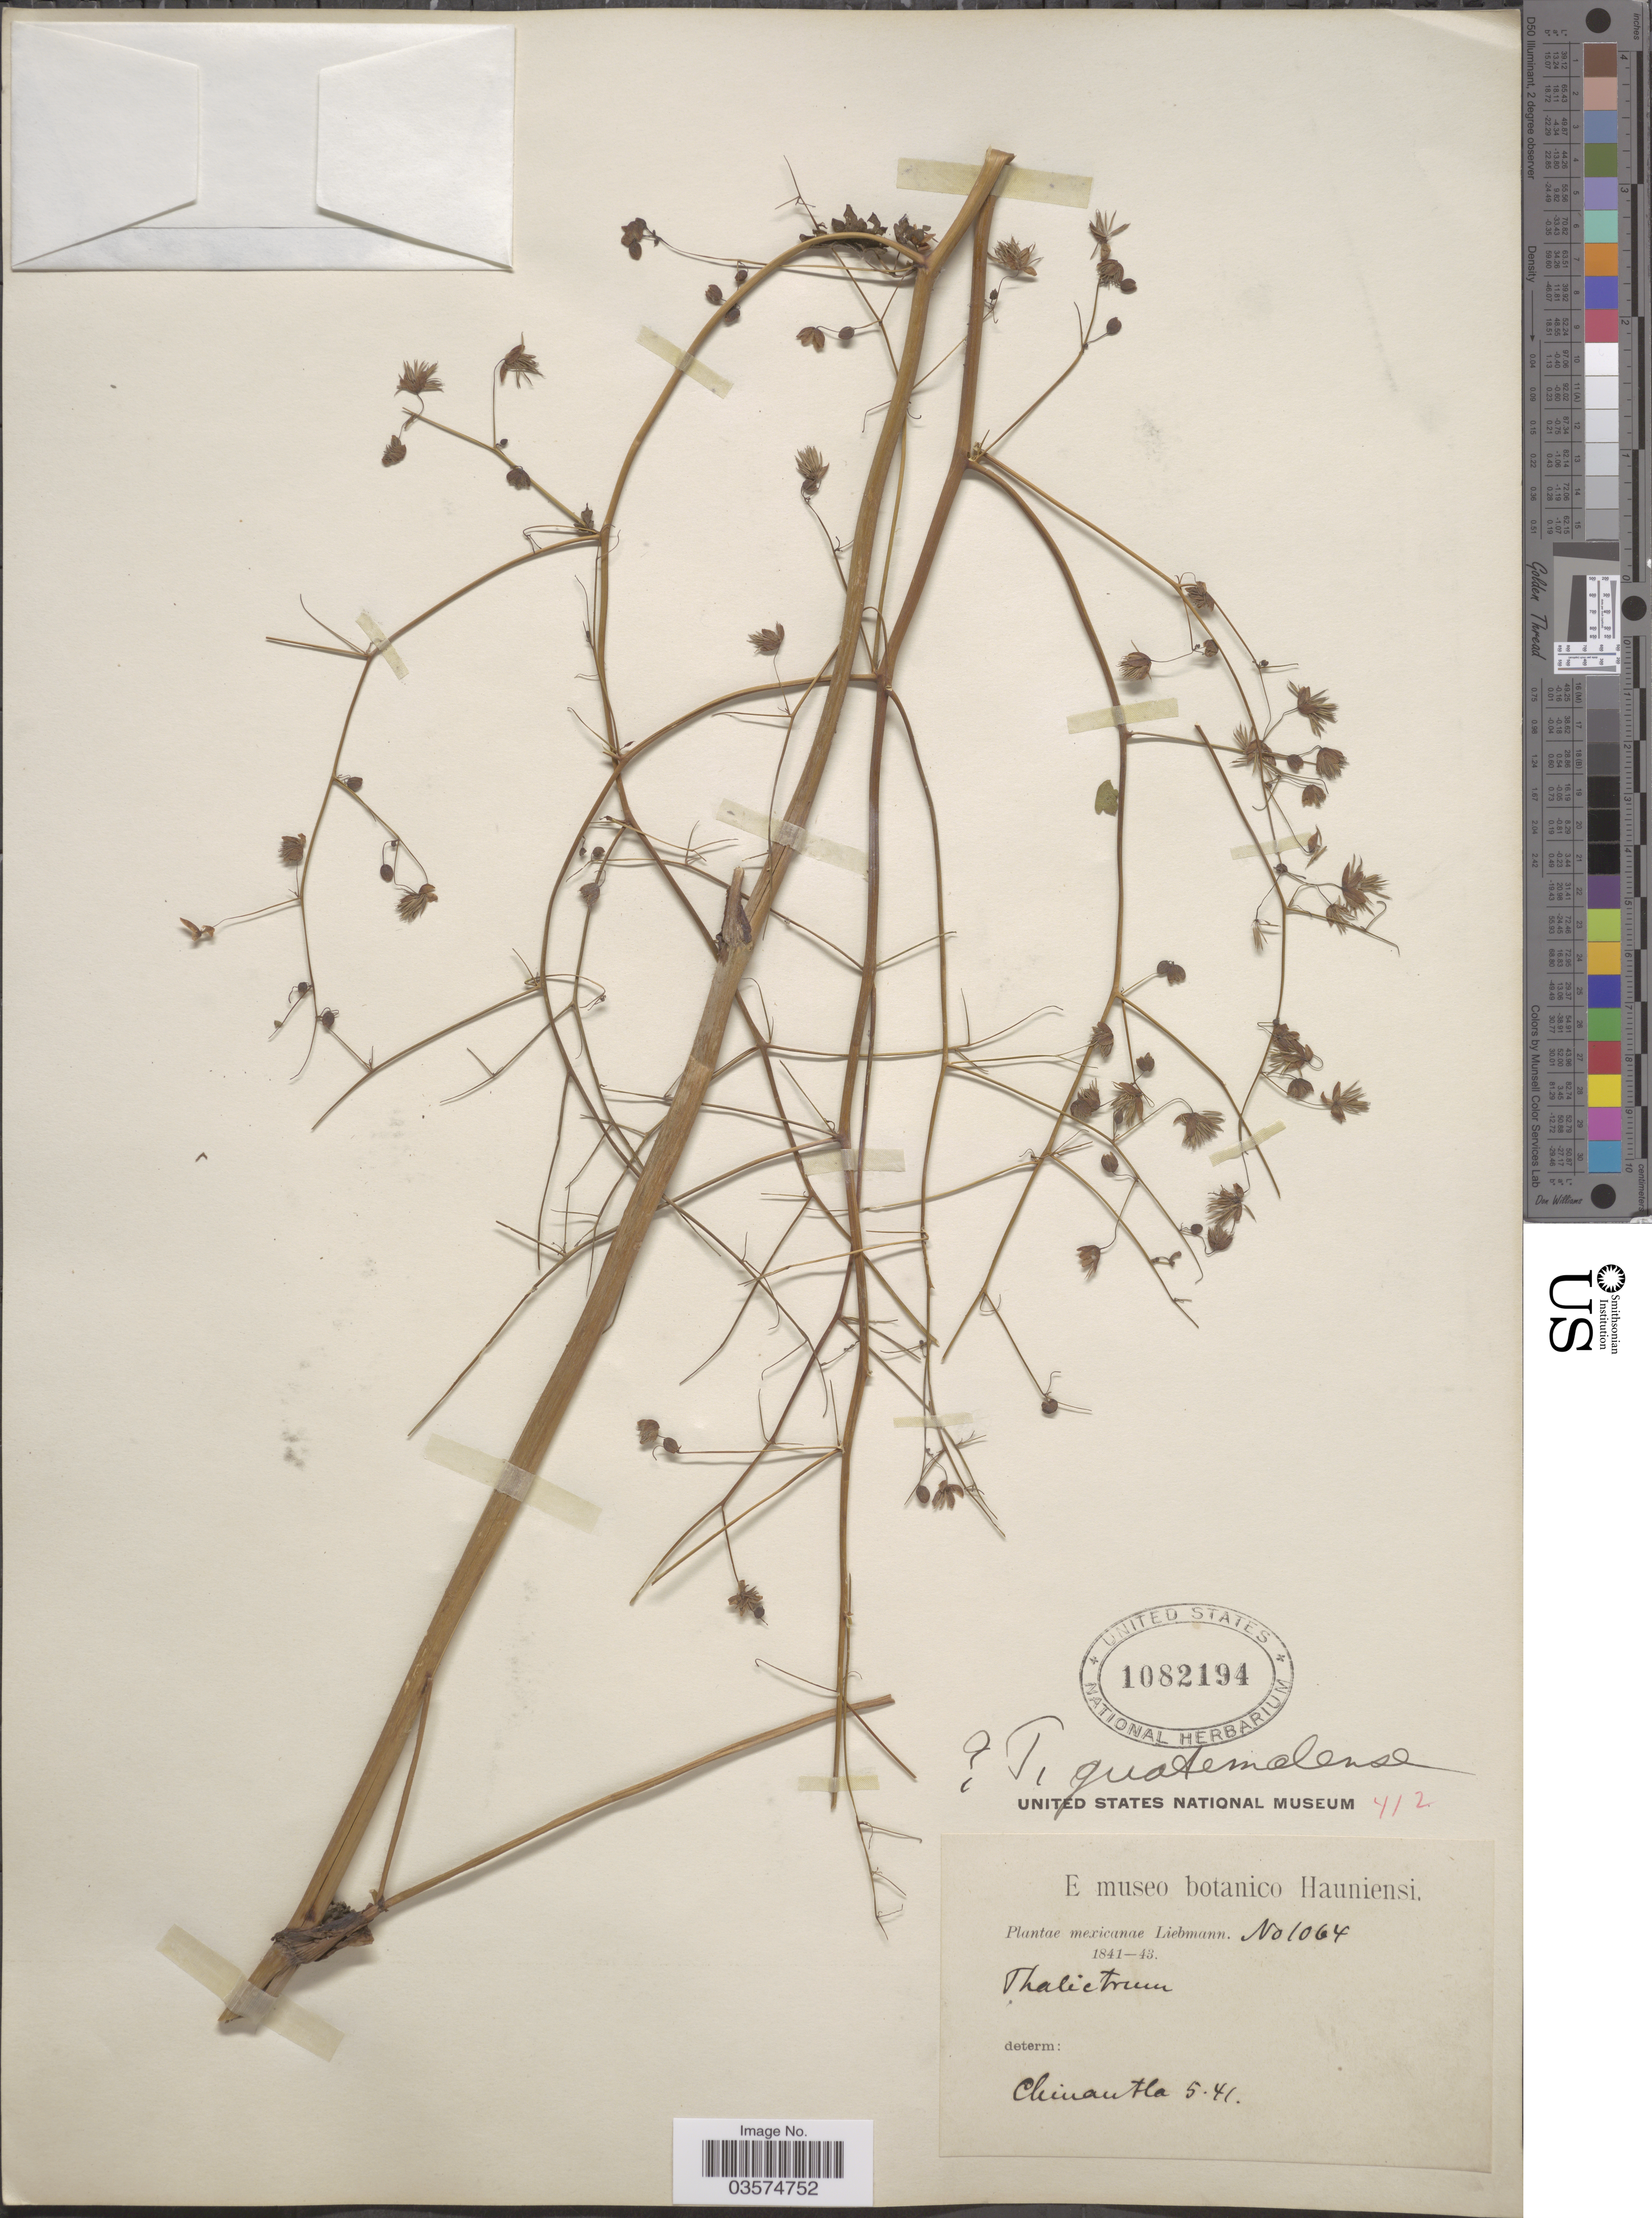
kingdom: Plantae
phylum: Tracheophyta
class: Magnoliopsida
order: Ranunculales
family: Ranunculaceae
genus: Thalictrum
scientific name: Thalictrum guatemalense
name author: C. DC. & Rose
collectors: Liebmann, --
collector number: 1064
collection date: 1841-05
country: Mexico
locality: Chinantla.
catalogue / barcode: US 1082194